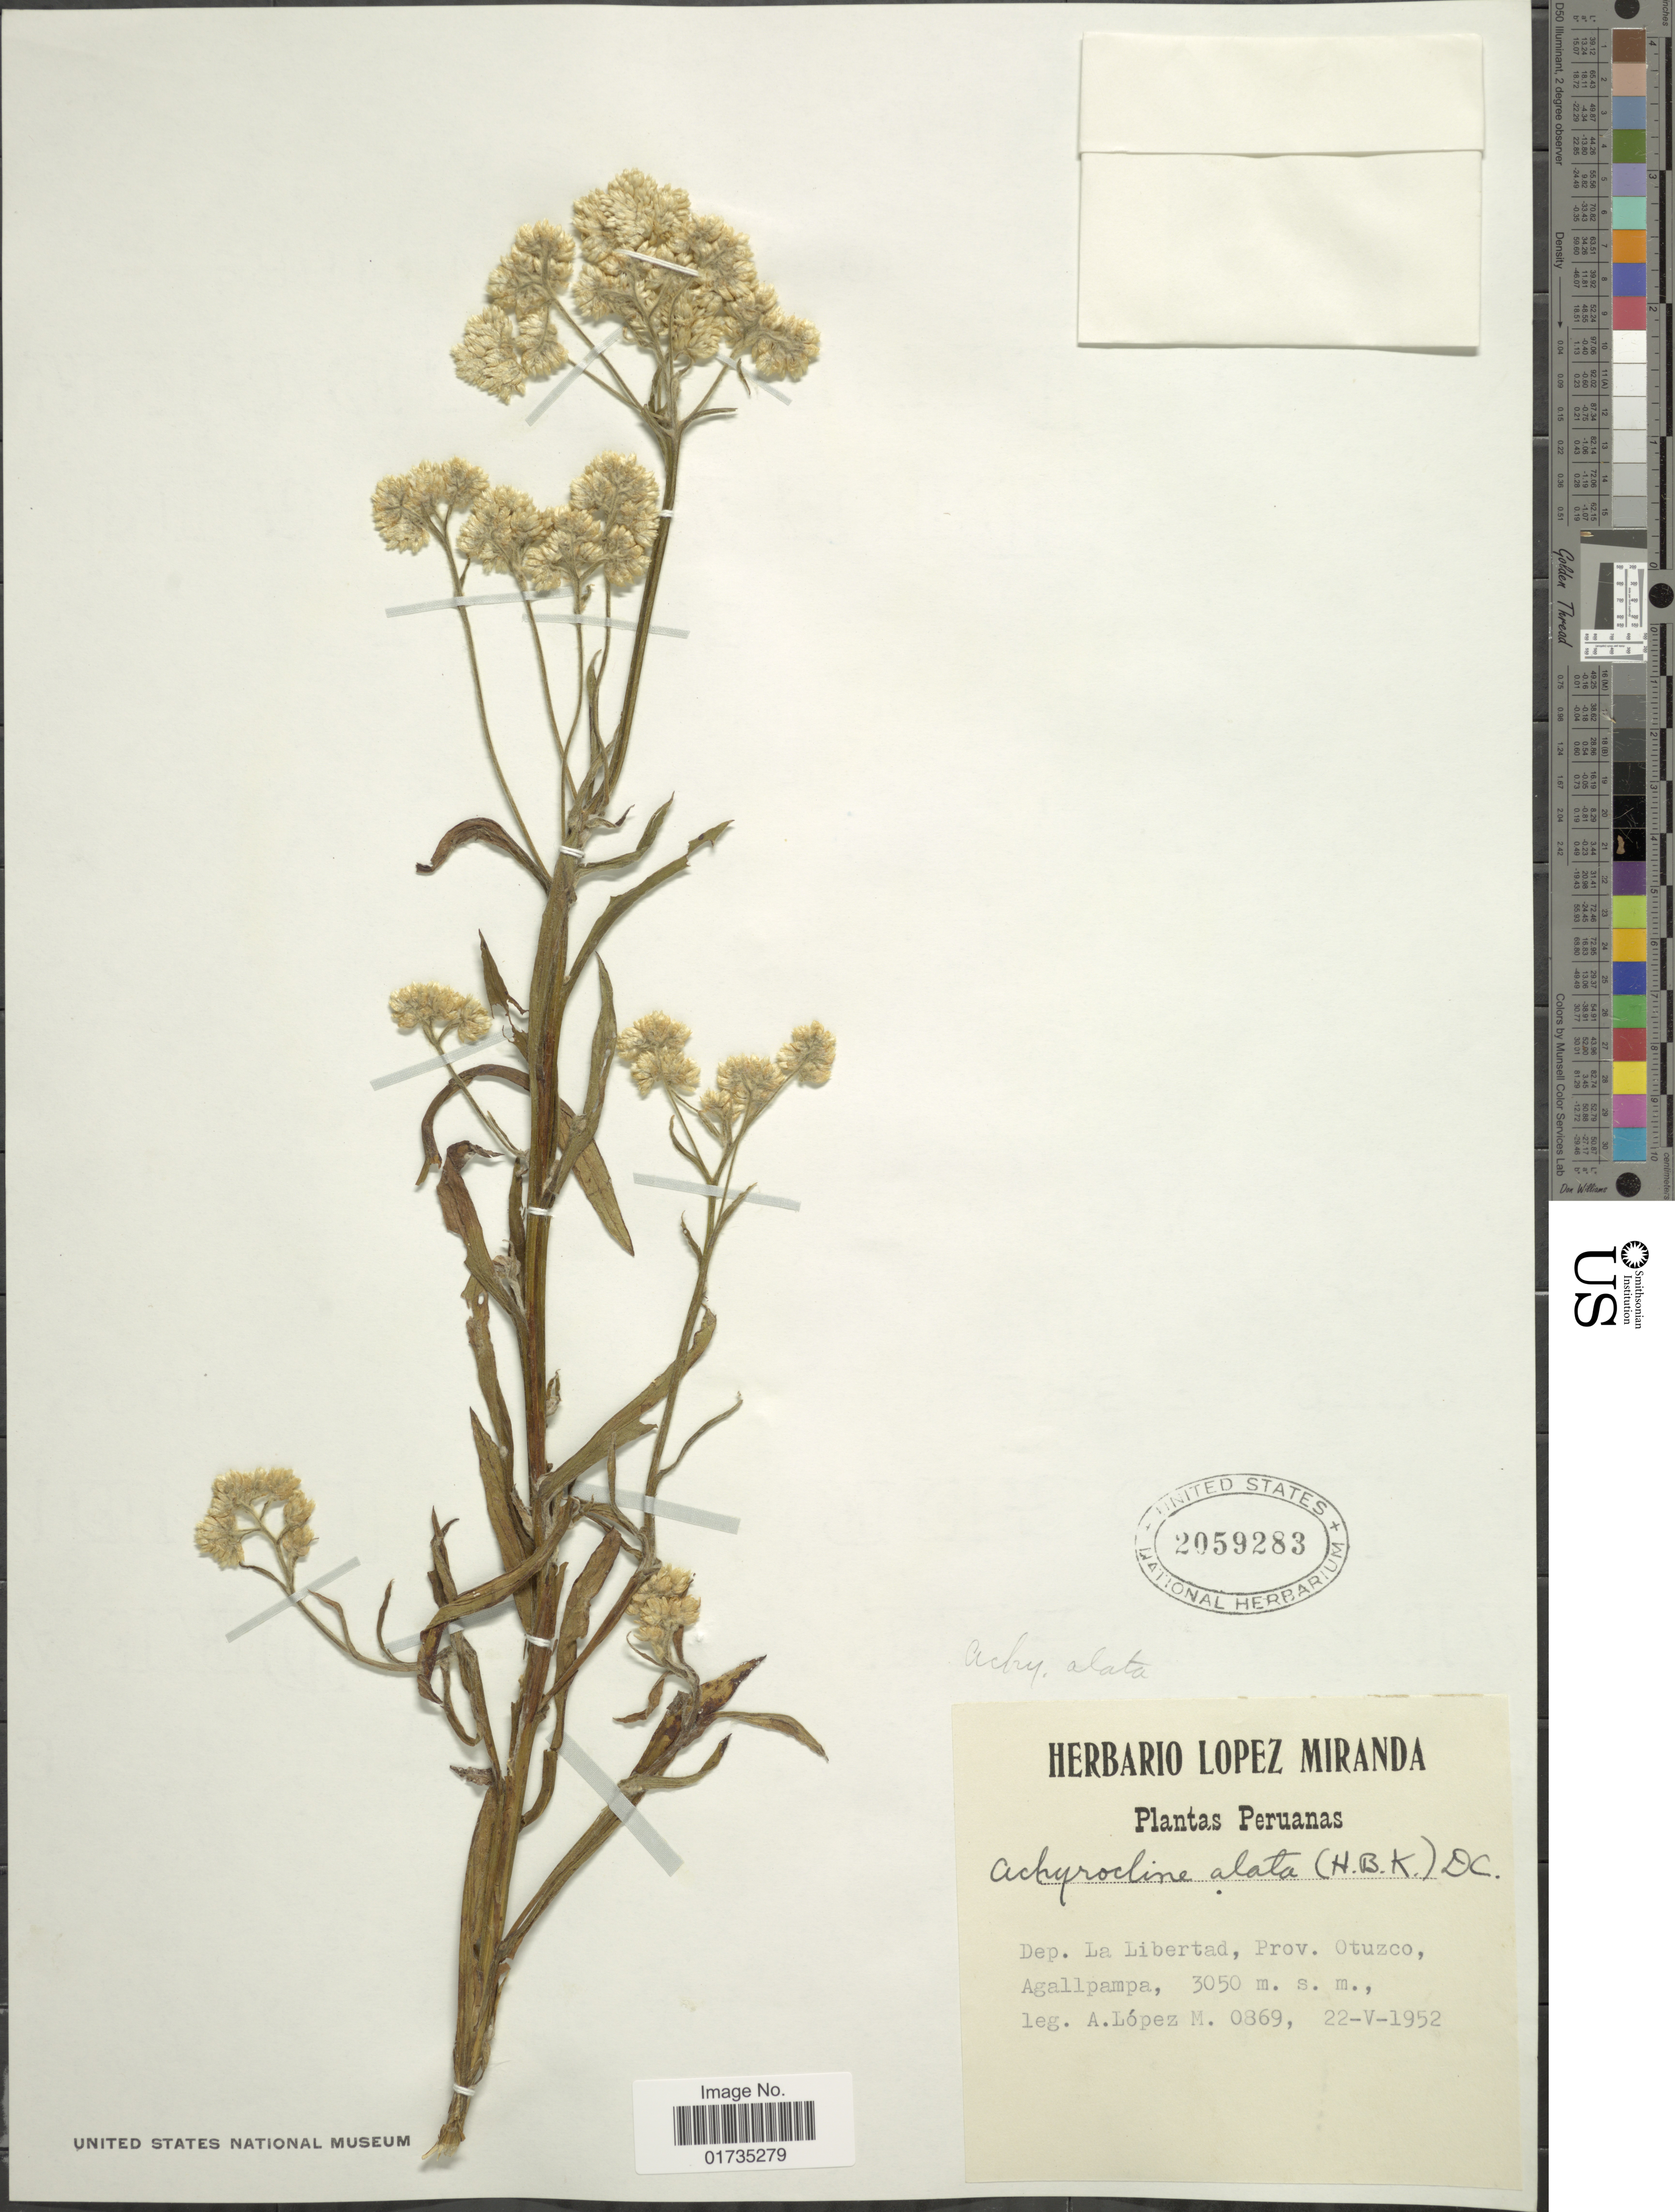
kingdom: Plantae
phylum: Tracheophyta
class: Magnoliopsida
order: Asterales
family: Asteraceae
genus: Achyrocline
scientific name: Achyrocline alata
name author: (Kunth) DC.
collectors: A. López M.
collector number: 0869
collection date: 1952-05-22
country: Peru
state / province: La Libertad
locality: Peruanas. Dep. La Libertad, Prov. Otuzco, Agallpampa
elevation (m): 3050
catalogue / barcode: US 2059283